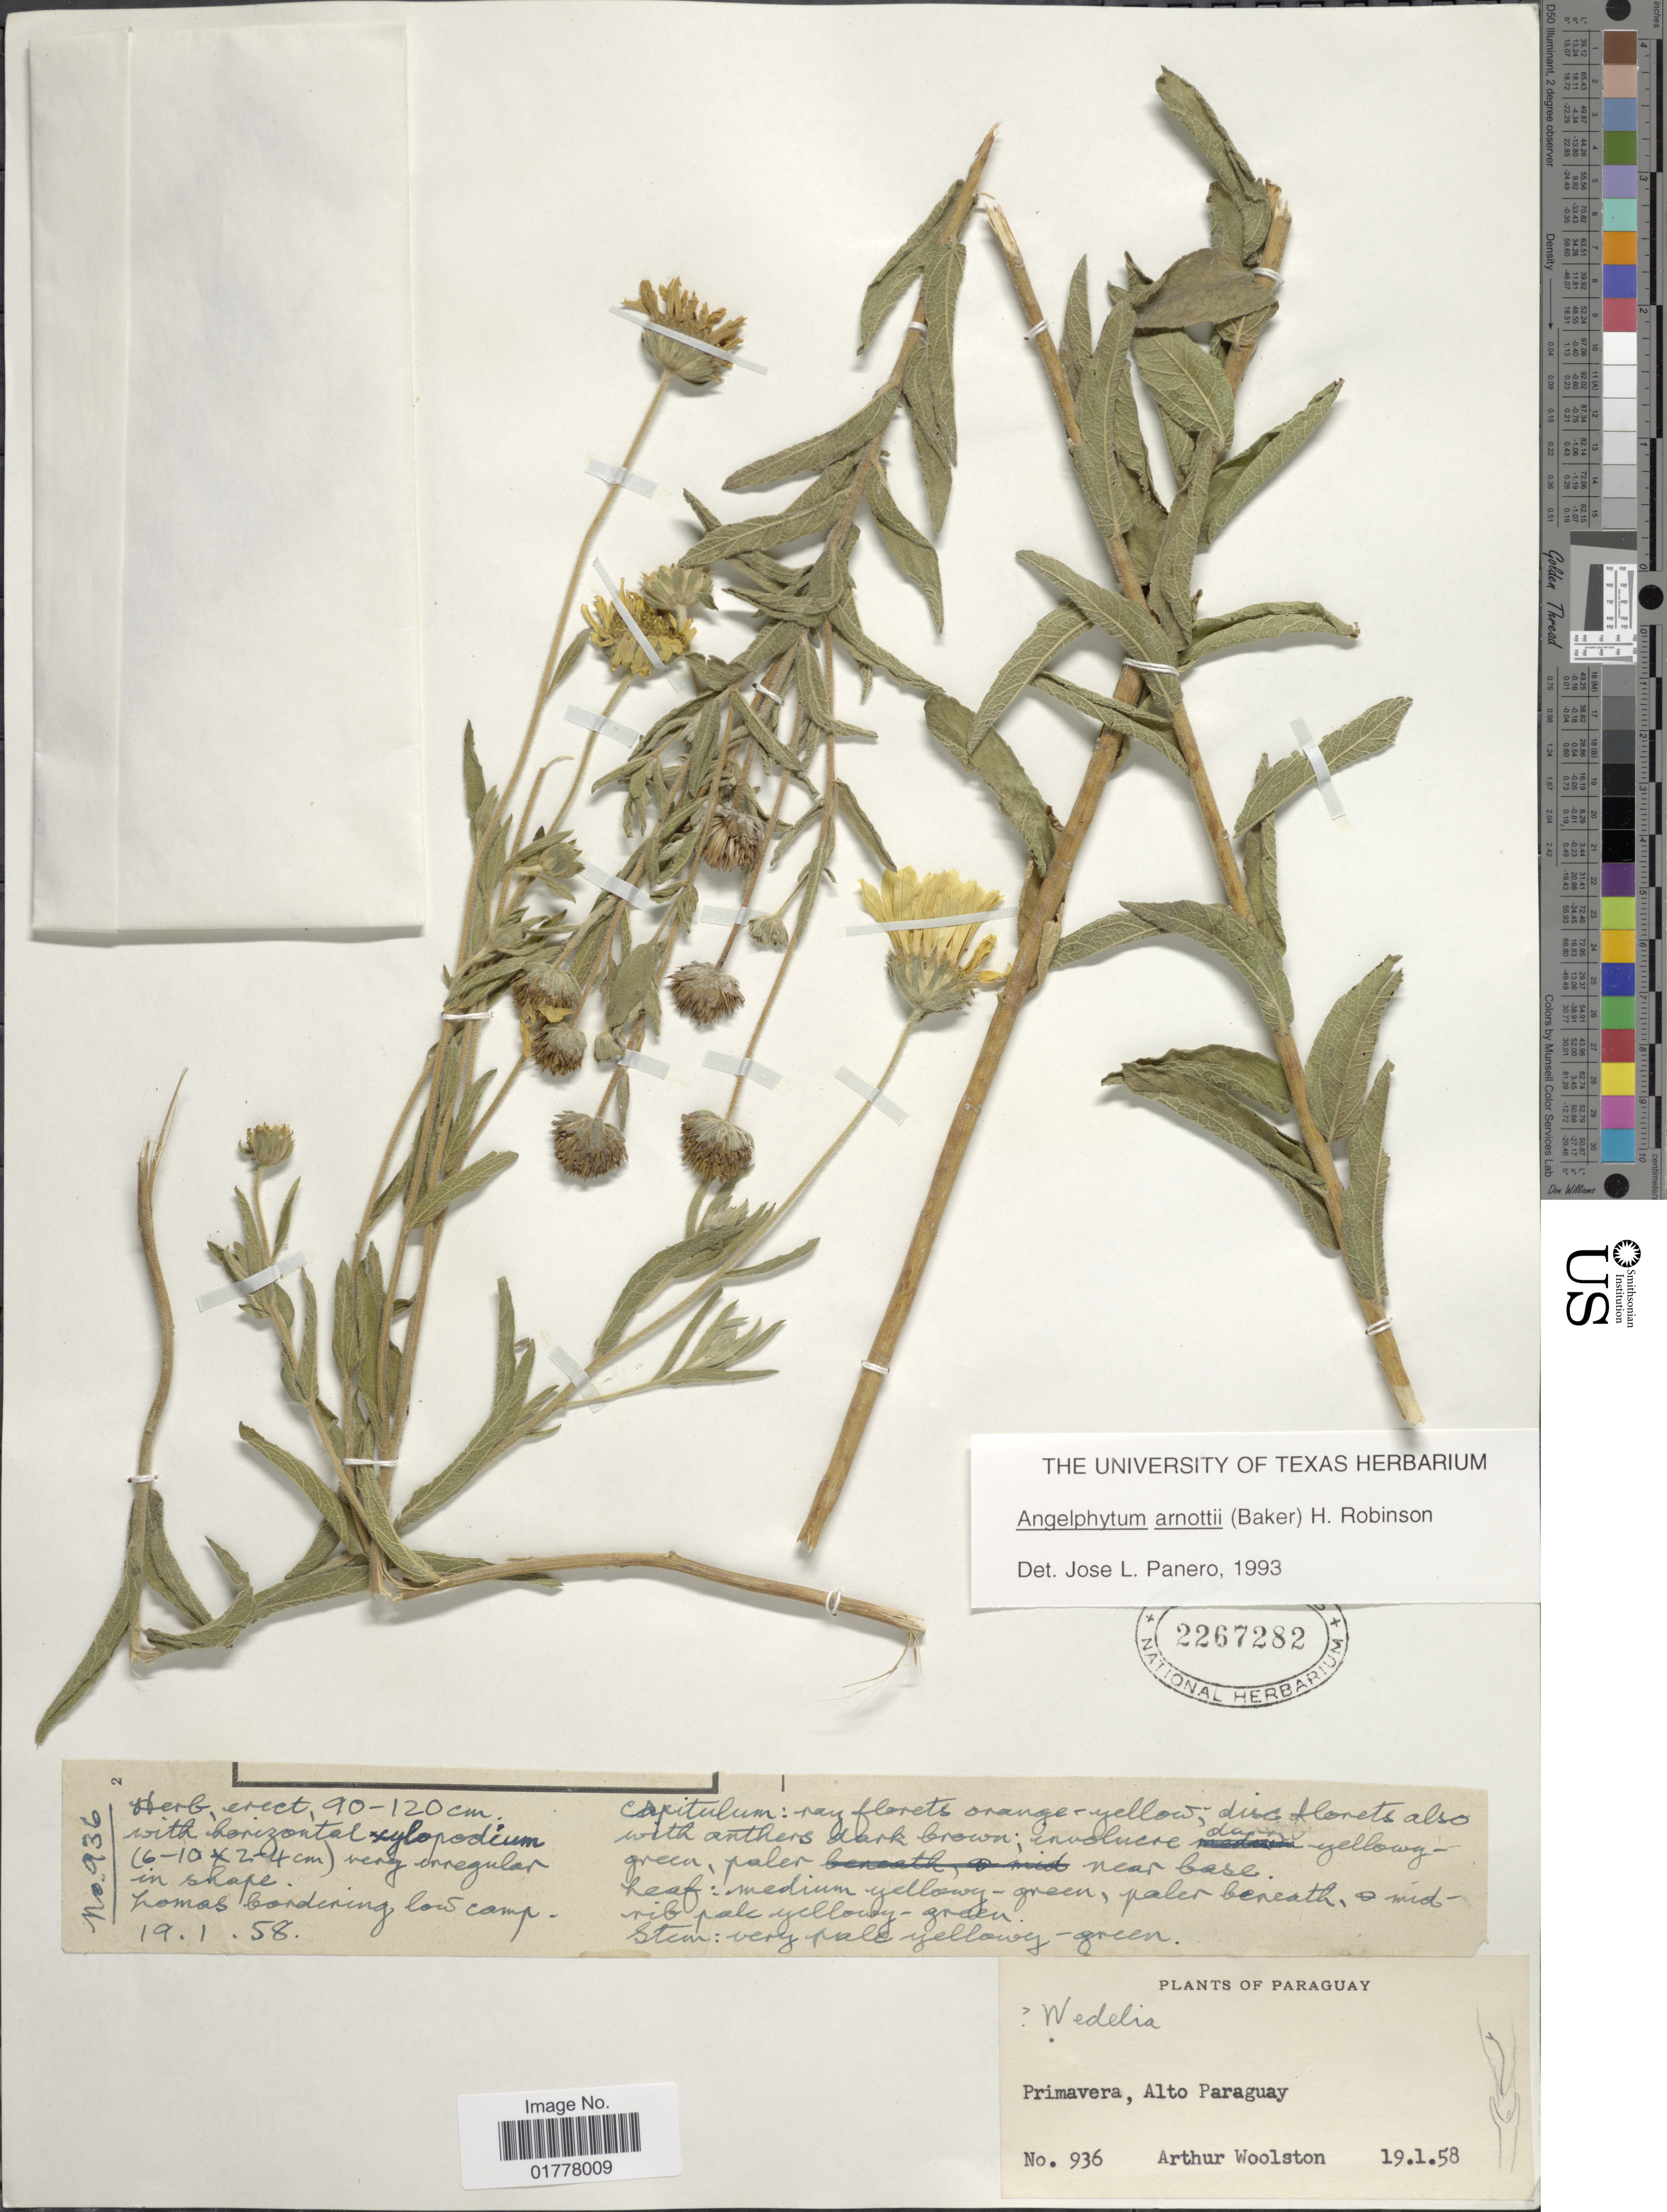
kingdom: Plantae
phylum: Tracheophyta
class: Magnoliopsida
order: Asterales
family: Asteraceae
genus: Angelphytum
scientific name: Angelphytum arnottii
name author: (Baker) H. Rob.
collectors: A. L. Woolston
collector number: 936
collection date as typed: Transcribed d/m/y: 19/1/58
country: Paraguay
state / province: Alto Paraguay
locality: Primavera, Alto Paraguay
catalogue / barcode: US 2267282